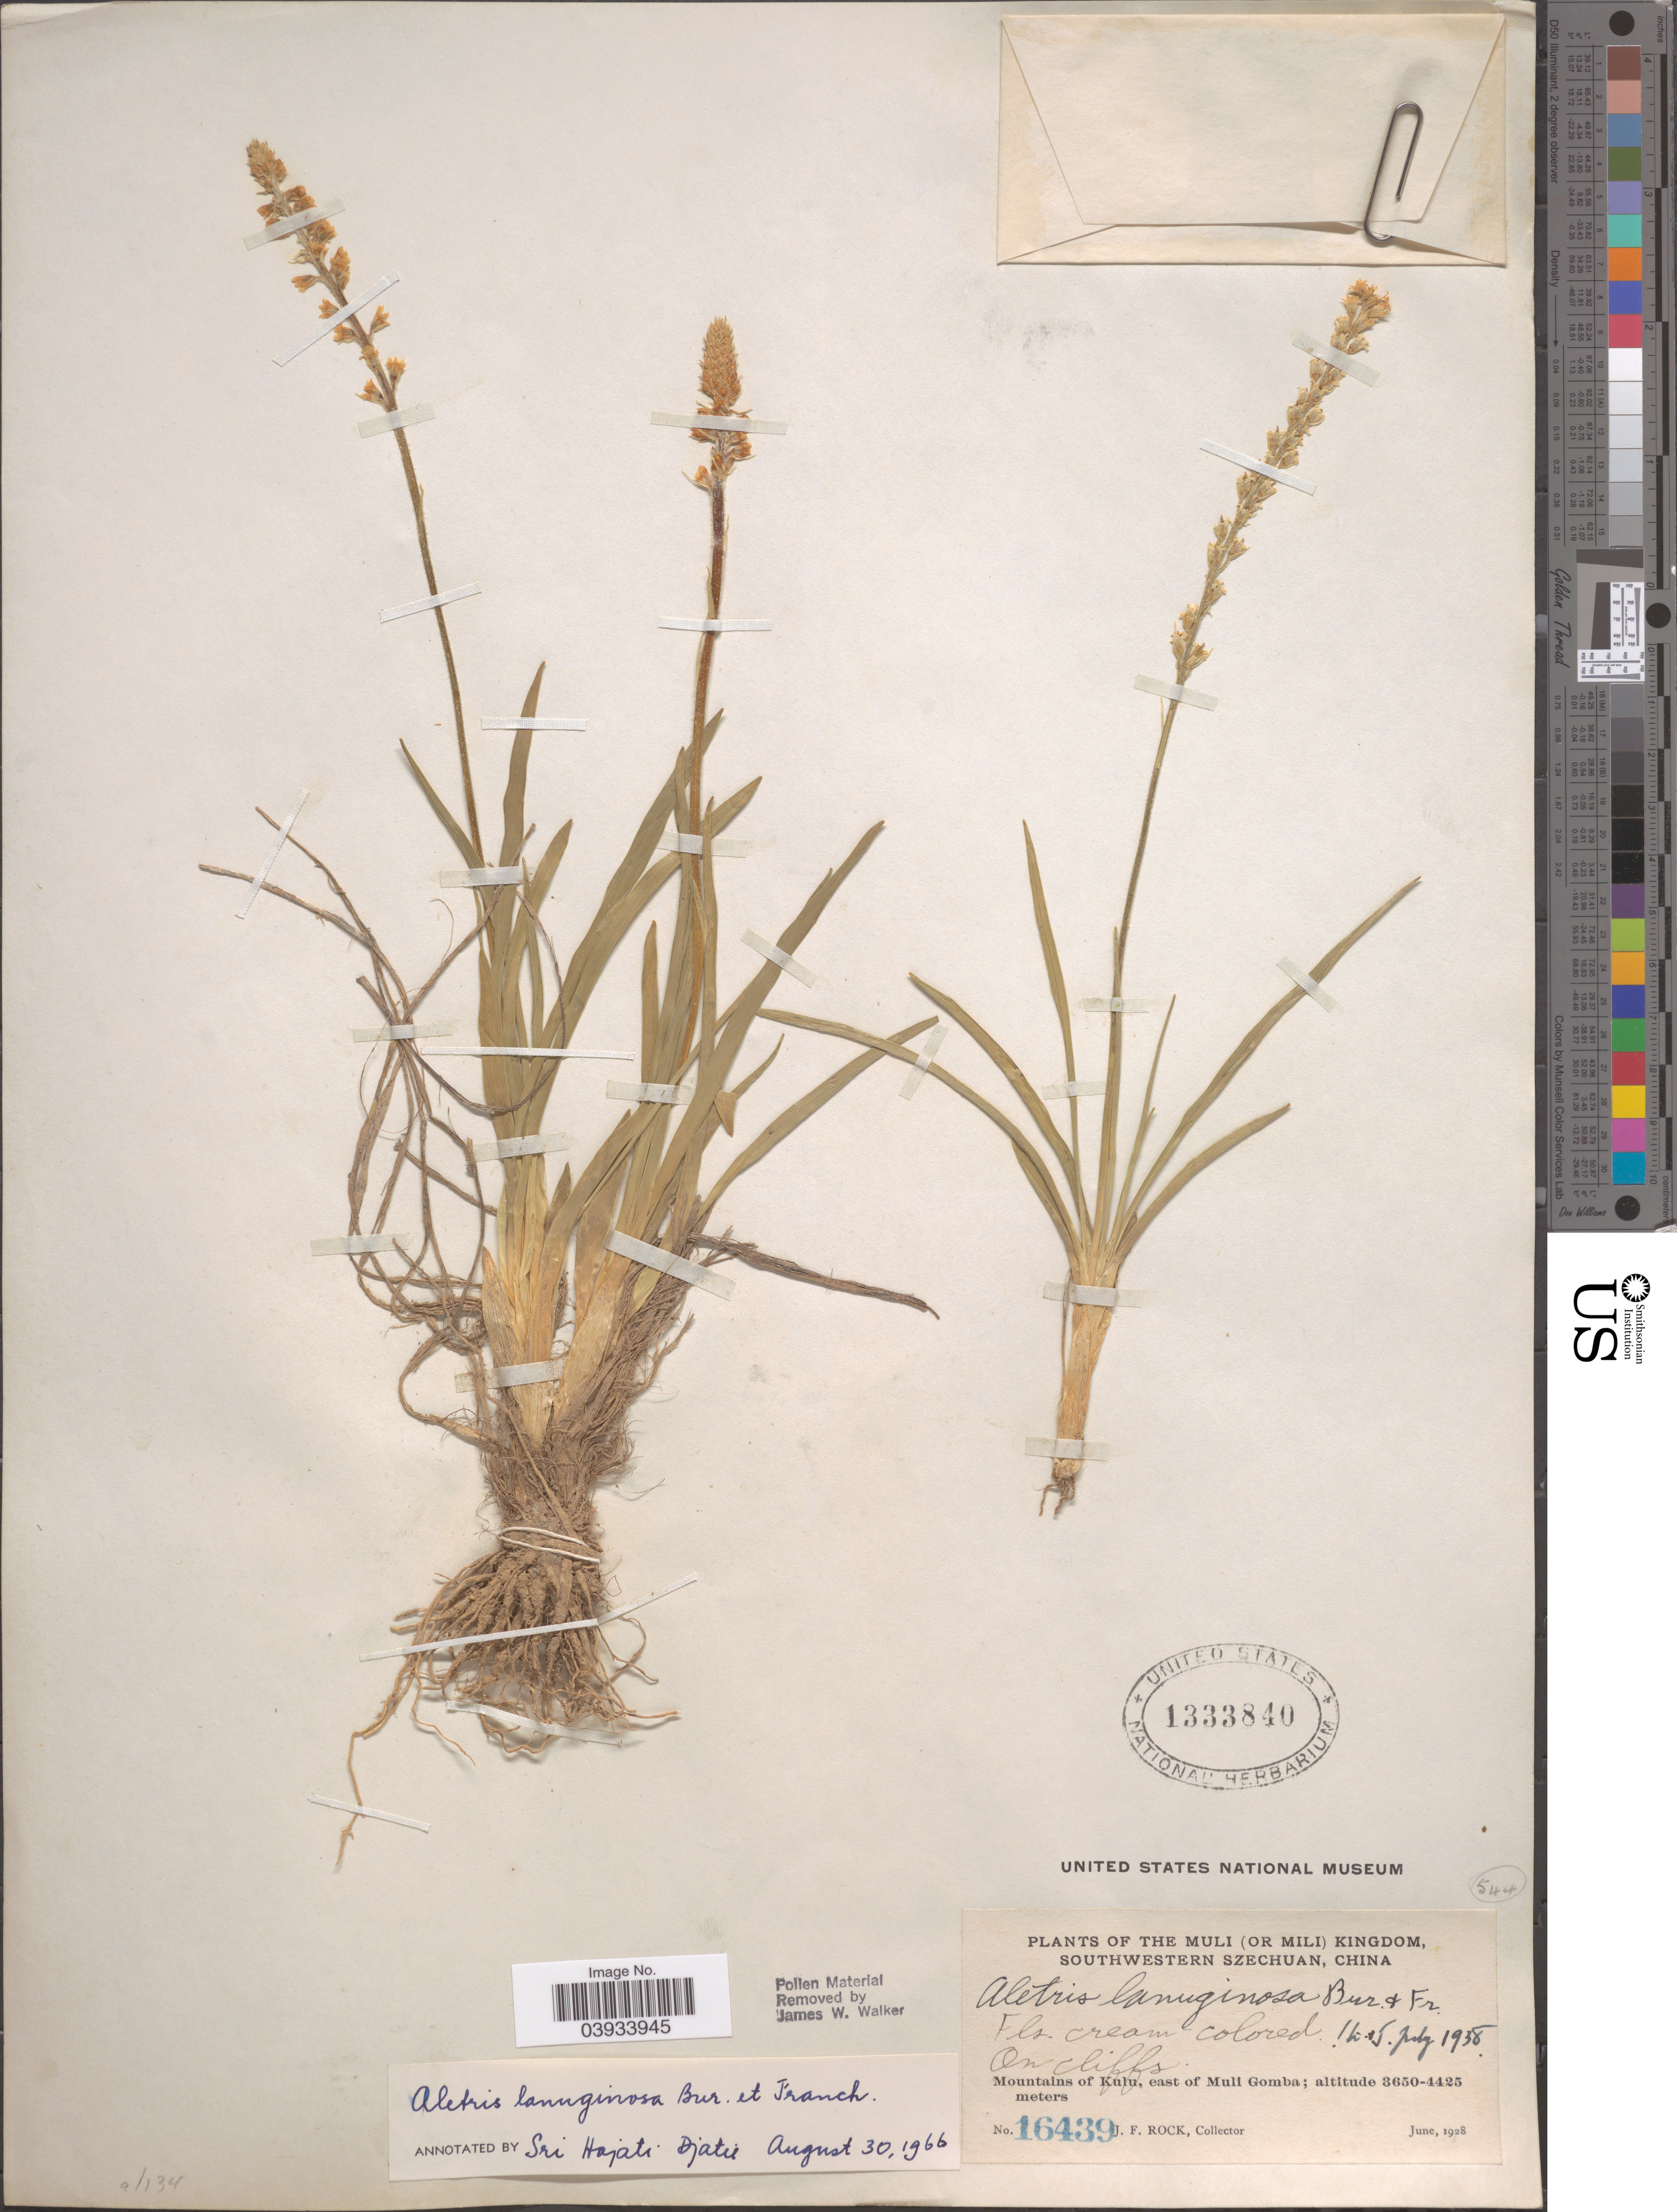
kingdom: Plantae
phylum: Tracheophyta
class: Liliopsida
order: Dioscoreales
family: Nartheciaceae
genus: Aletris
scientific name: Aletris lanuginosa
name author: Bureau & Franch.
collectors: J. Rock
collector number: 16439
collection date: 1928-06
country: China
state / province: Sichuan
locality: The Muli (or Mili) Kingdom, Southwestern Szechuan. Mountains of Kulu, east of Muli Gomba.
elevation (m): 3650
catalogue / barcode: US 1333840